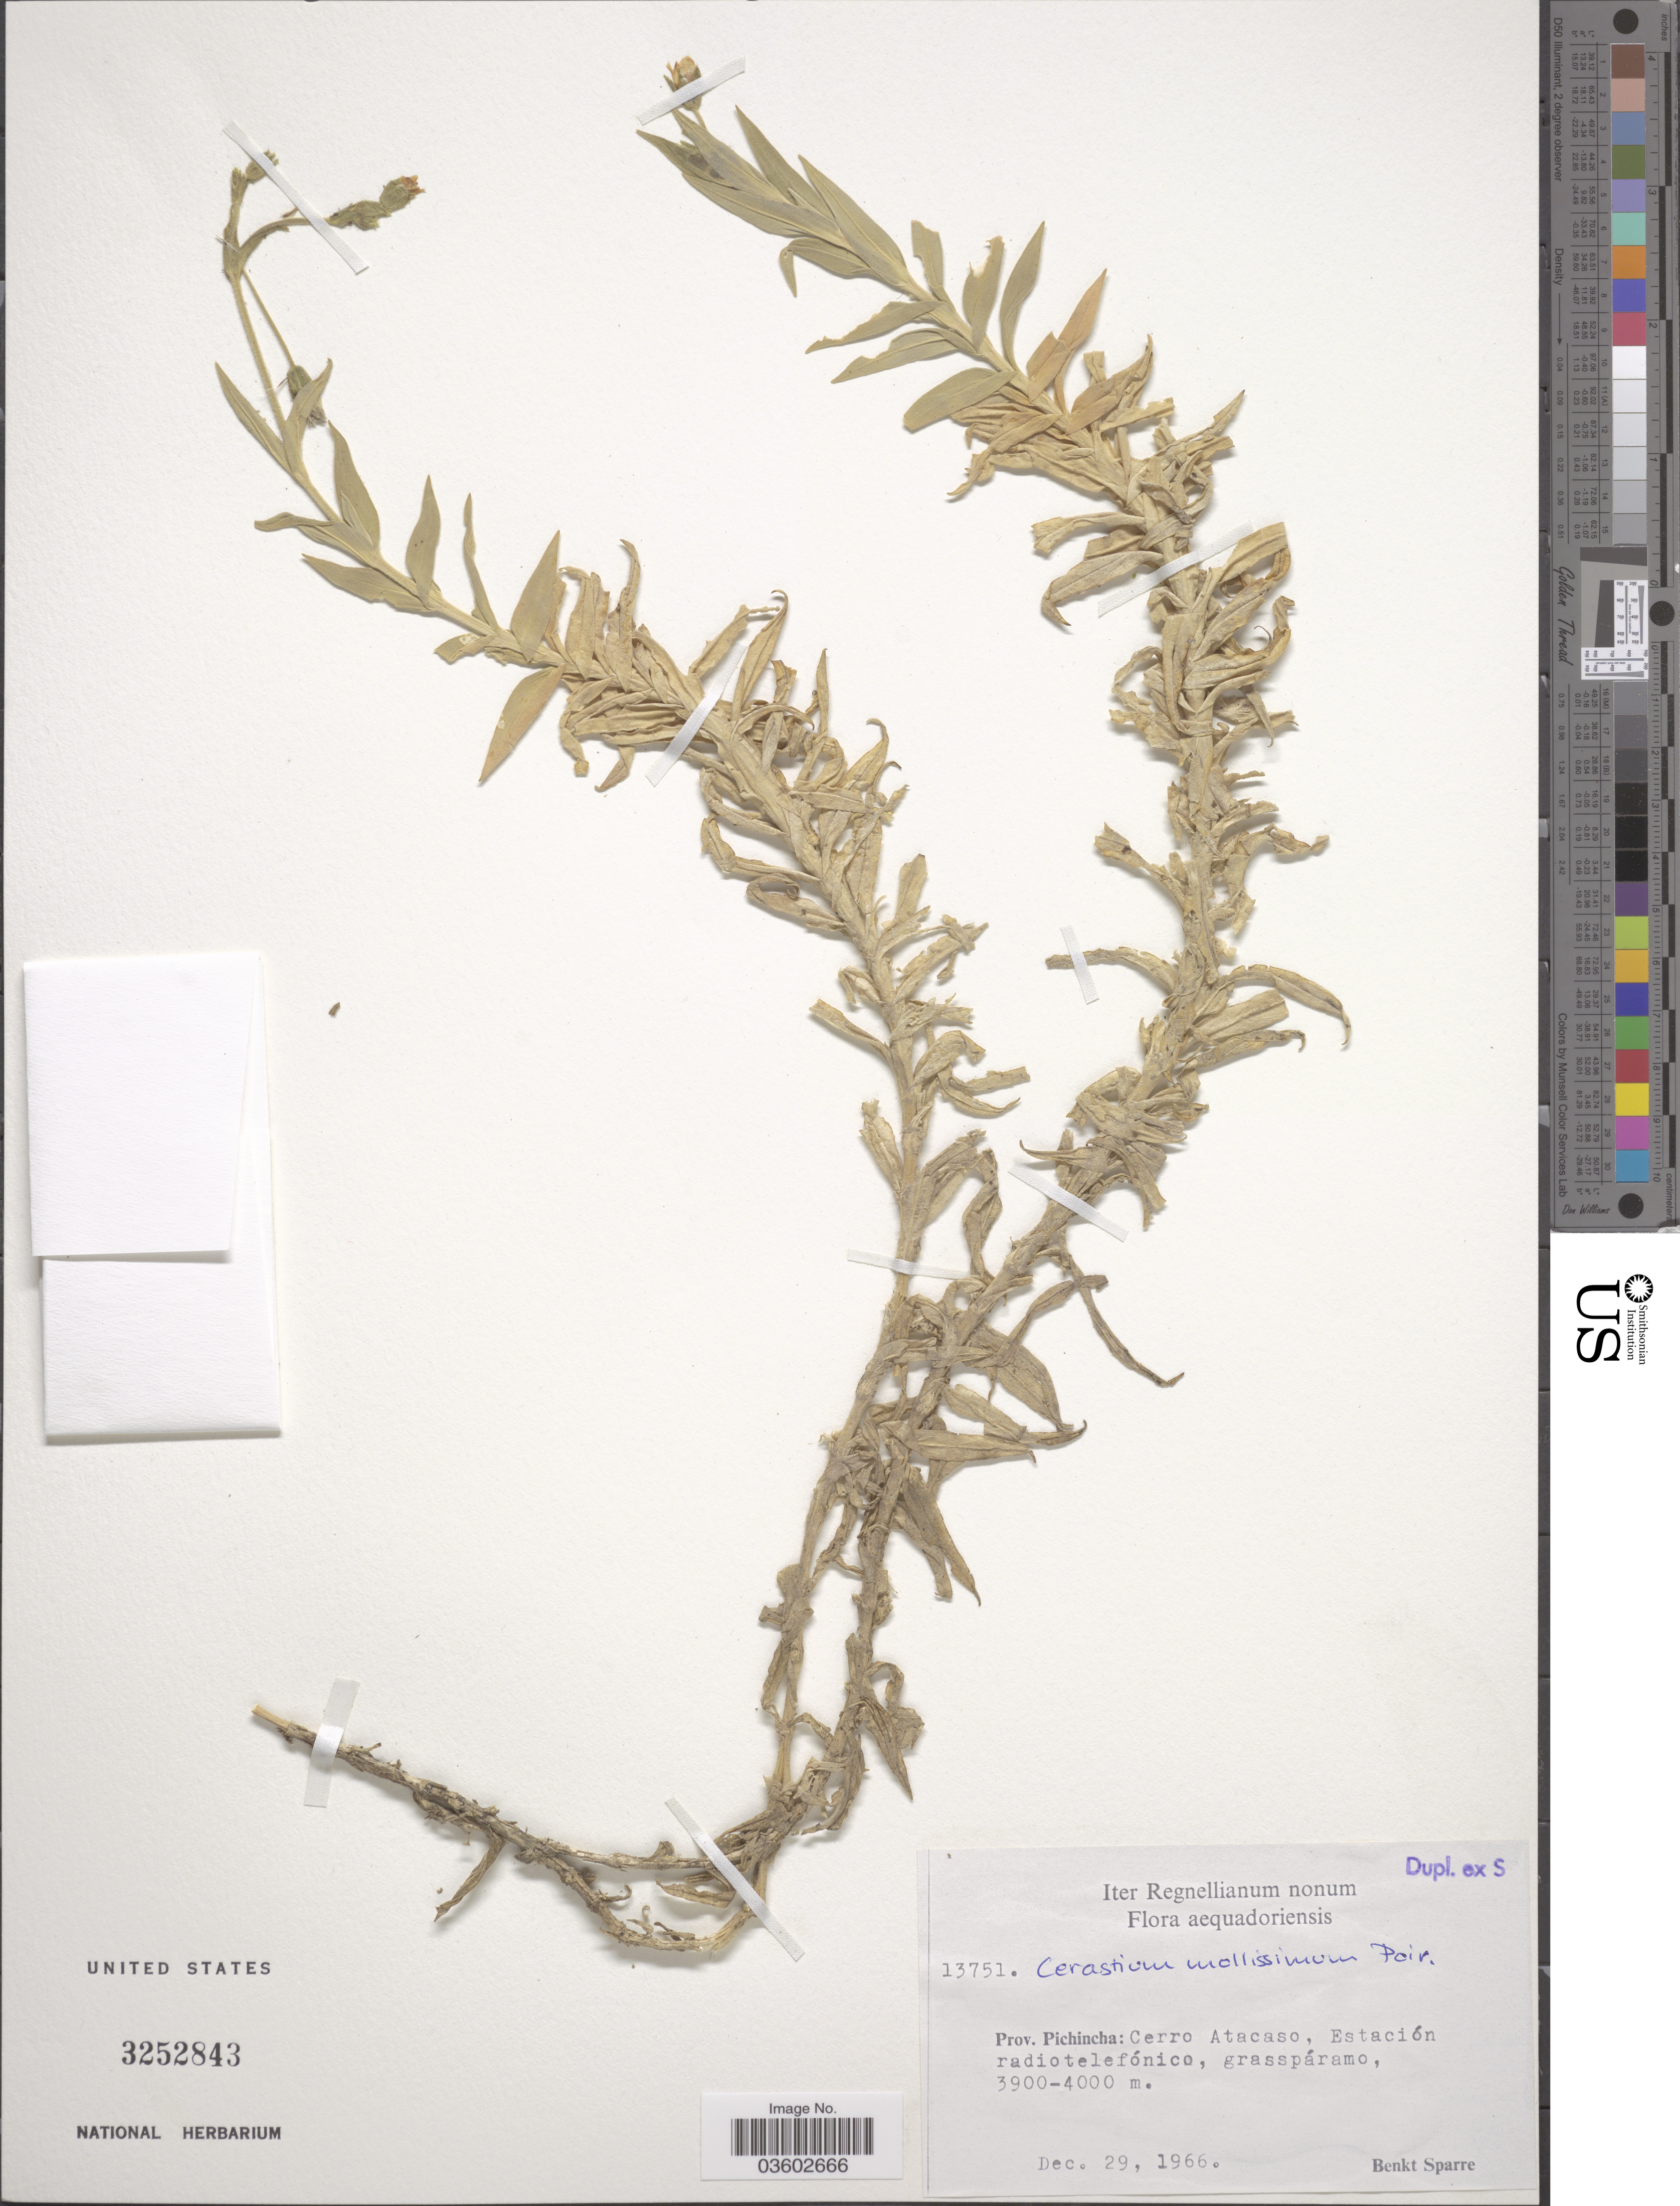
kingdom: Plantae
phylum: Tracheophyta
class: Magnoliopsida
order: Caryophyllales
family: Caryophyllaceae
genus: Cerastium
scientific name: Cerastium mollissimum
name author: Poir.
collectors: B. Sparre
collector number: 13751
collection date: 1966-12-29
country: Ecuador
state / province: Pichincha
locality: Cerro Atacaso, Estación radiotelefónico.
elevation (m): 3900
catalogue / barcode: US 3252843